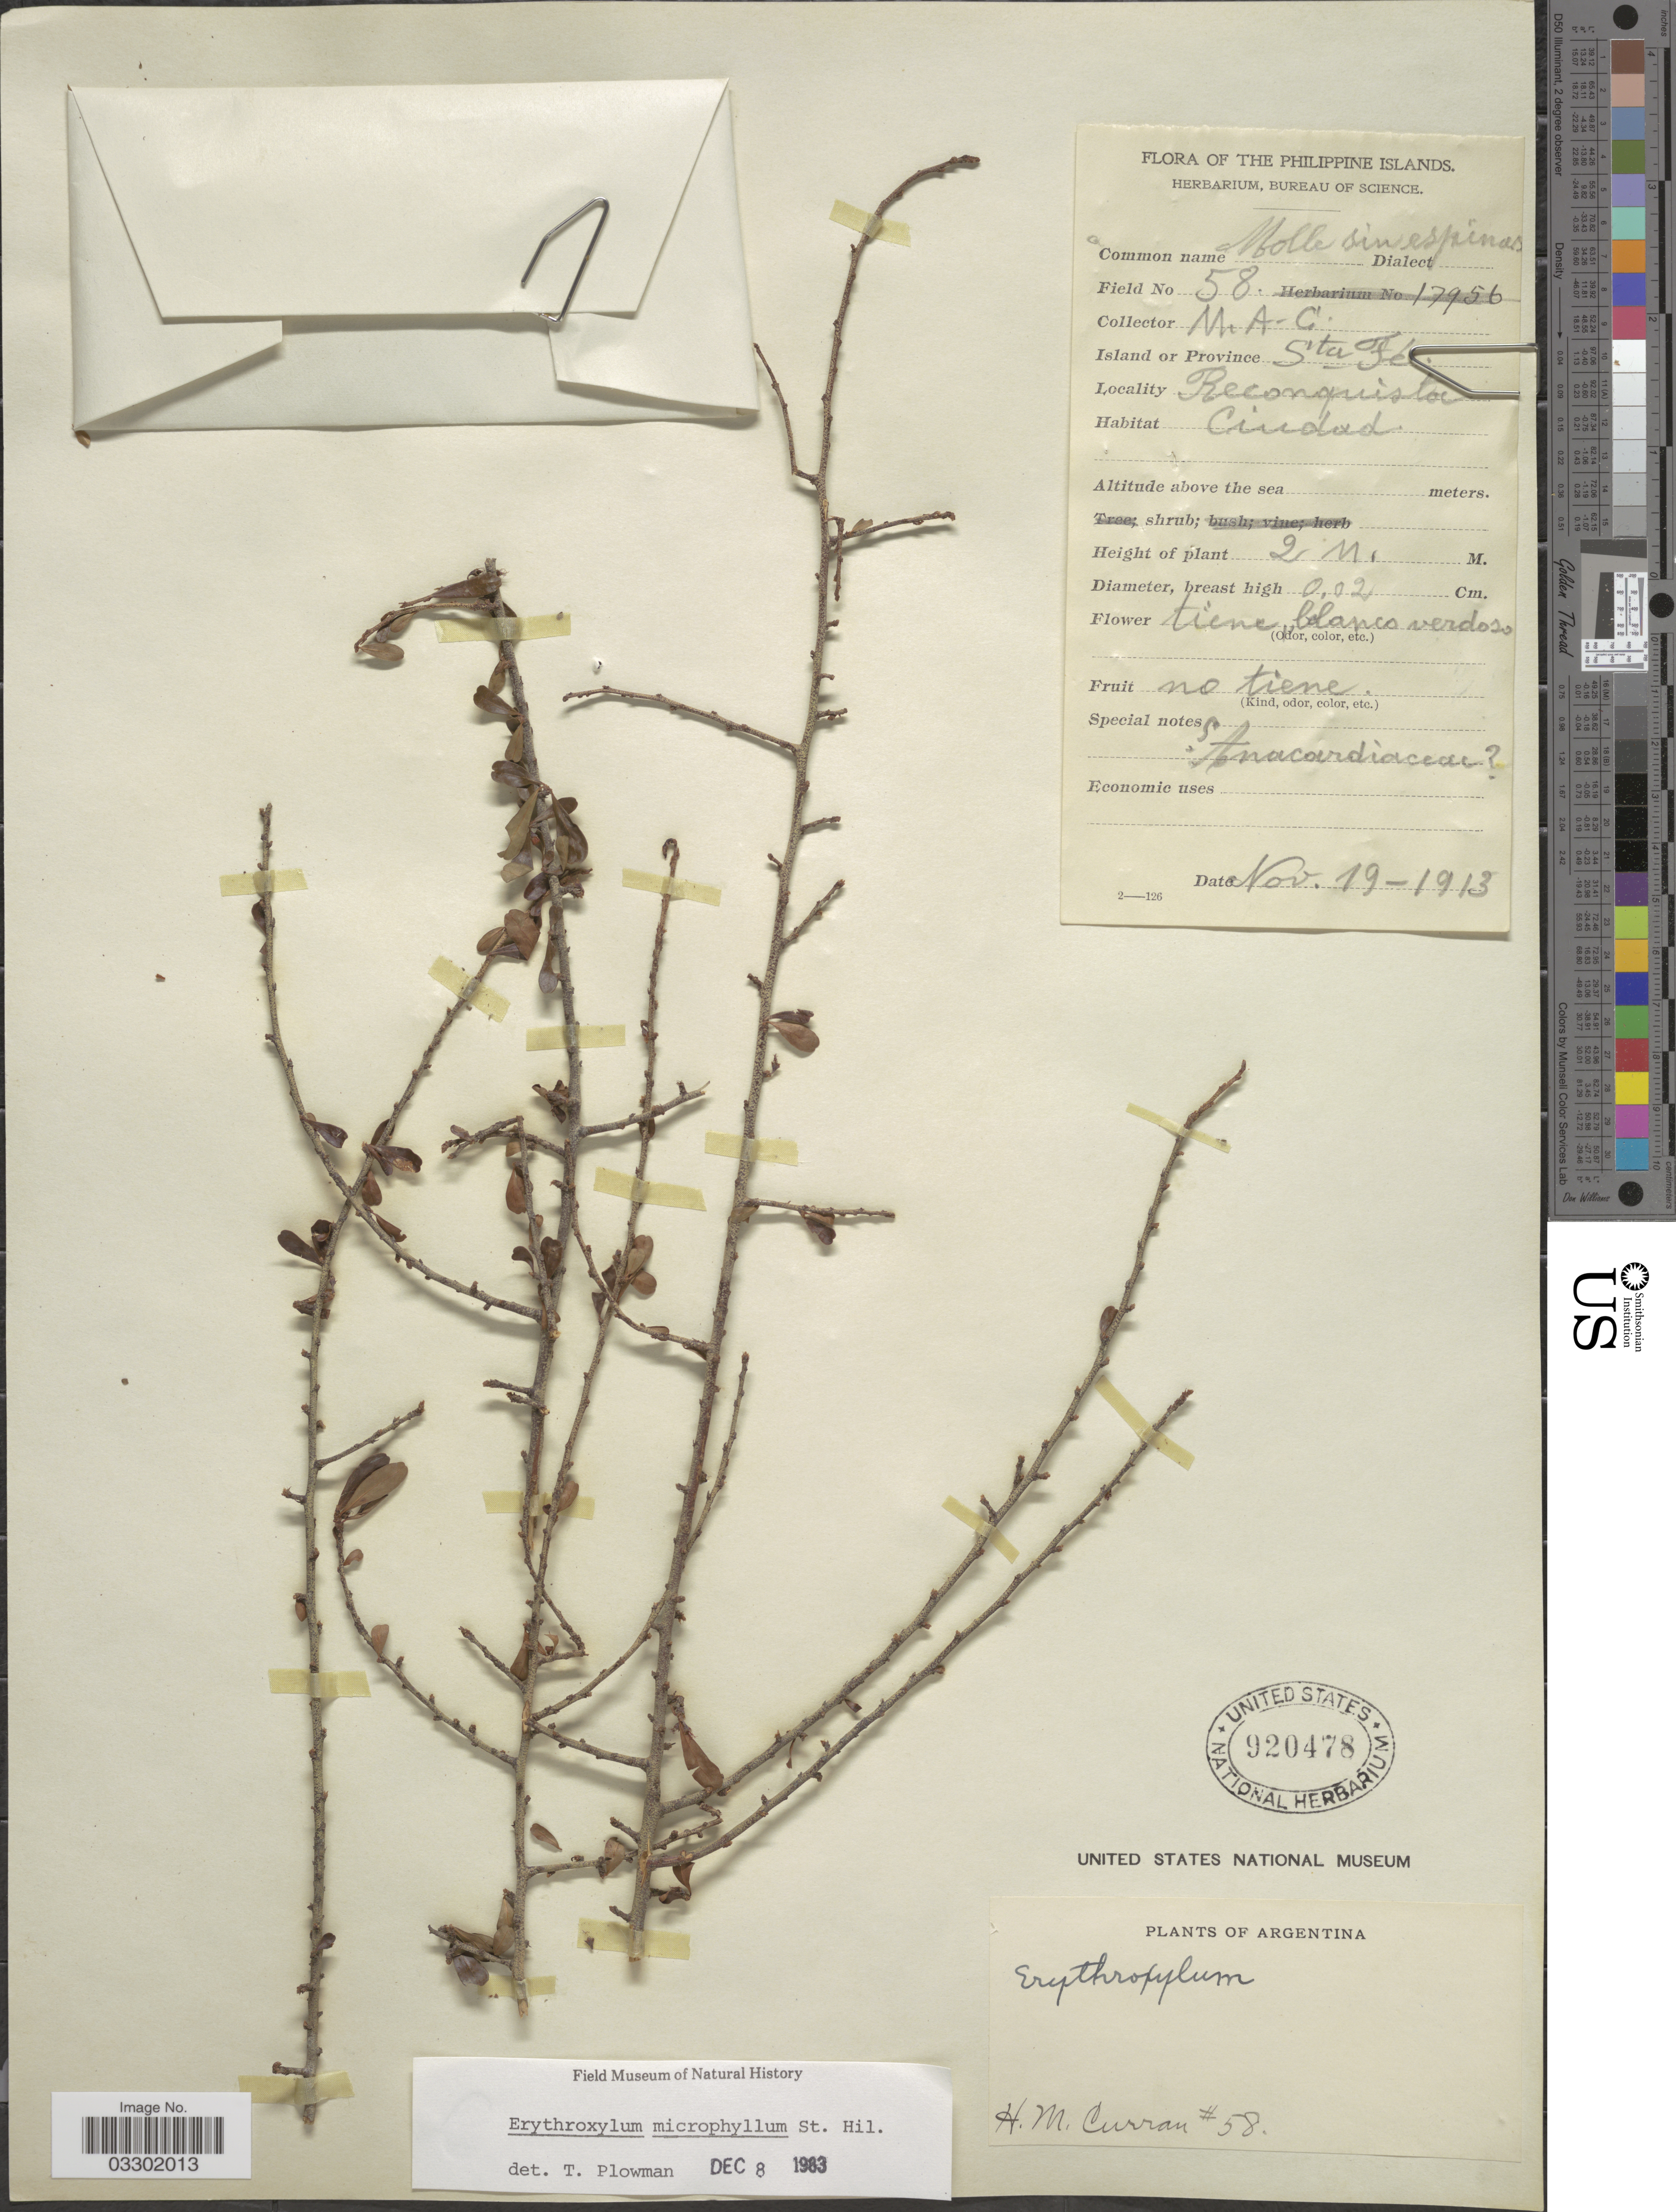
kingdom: Plantae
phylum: Tracheophyta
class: Magnoliopsida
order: Malpighiales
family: Erythroxylaceae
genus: Erythroxylum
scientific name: Erythroxylum microphyllum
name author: A. St.-Hil.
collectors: M. A. C. & H. M. Curran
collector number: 58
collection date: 1913-11-19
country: Argentina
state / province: Santa Fe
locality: Island or Province Sta Fé. Reconquista. Ciudad.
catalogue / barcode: US 920478